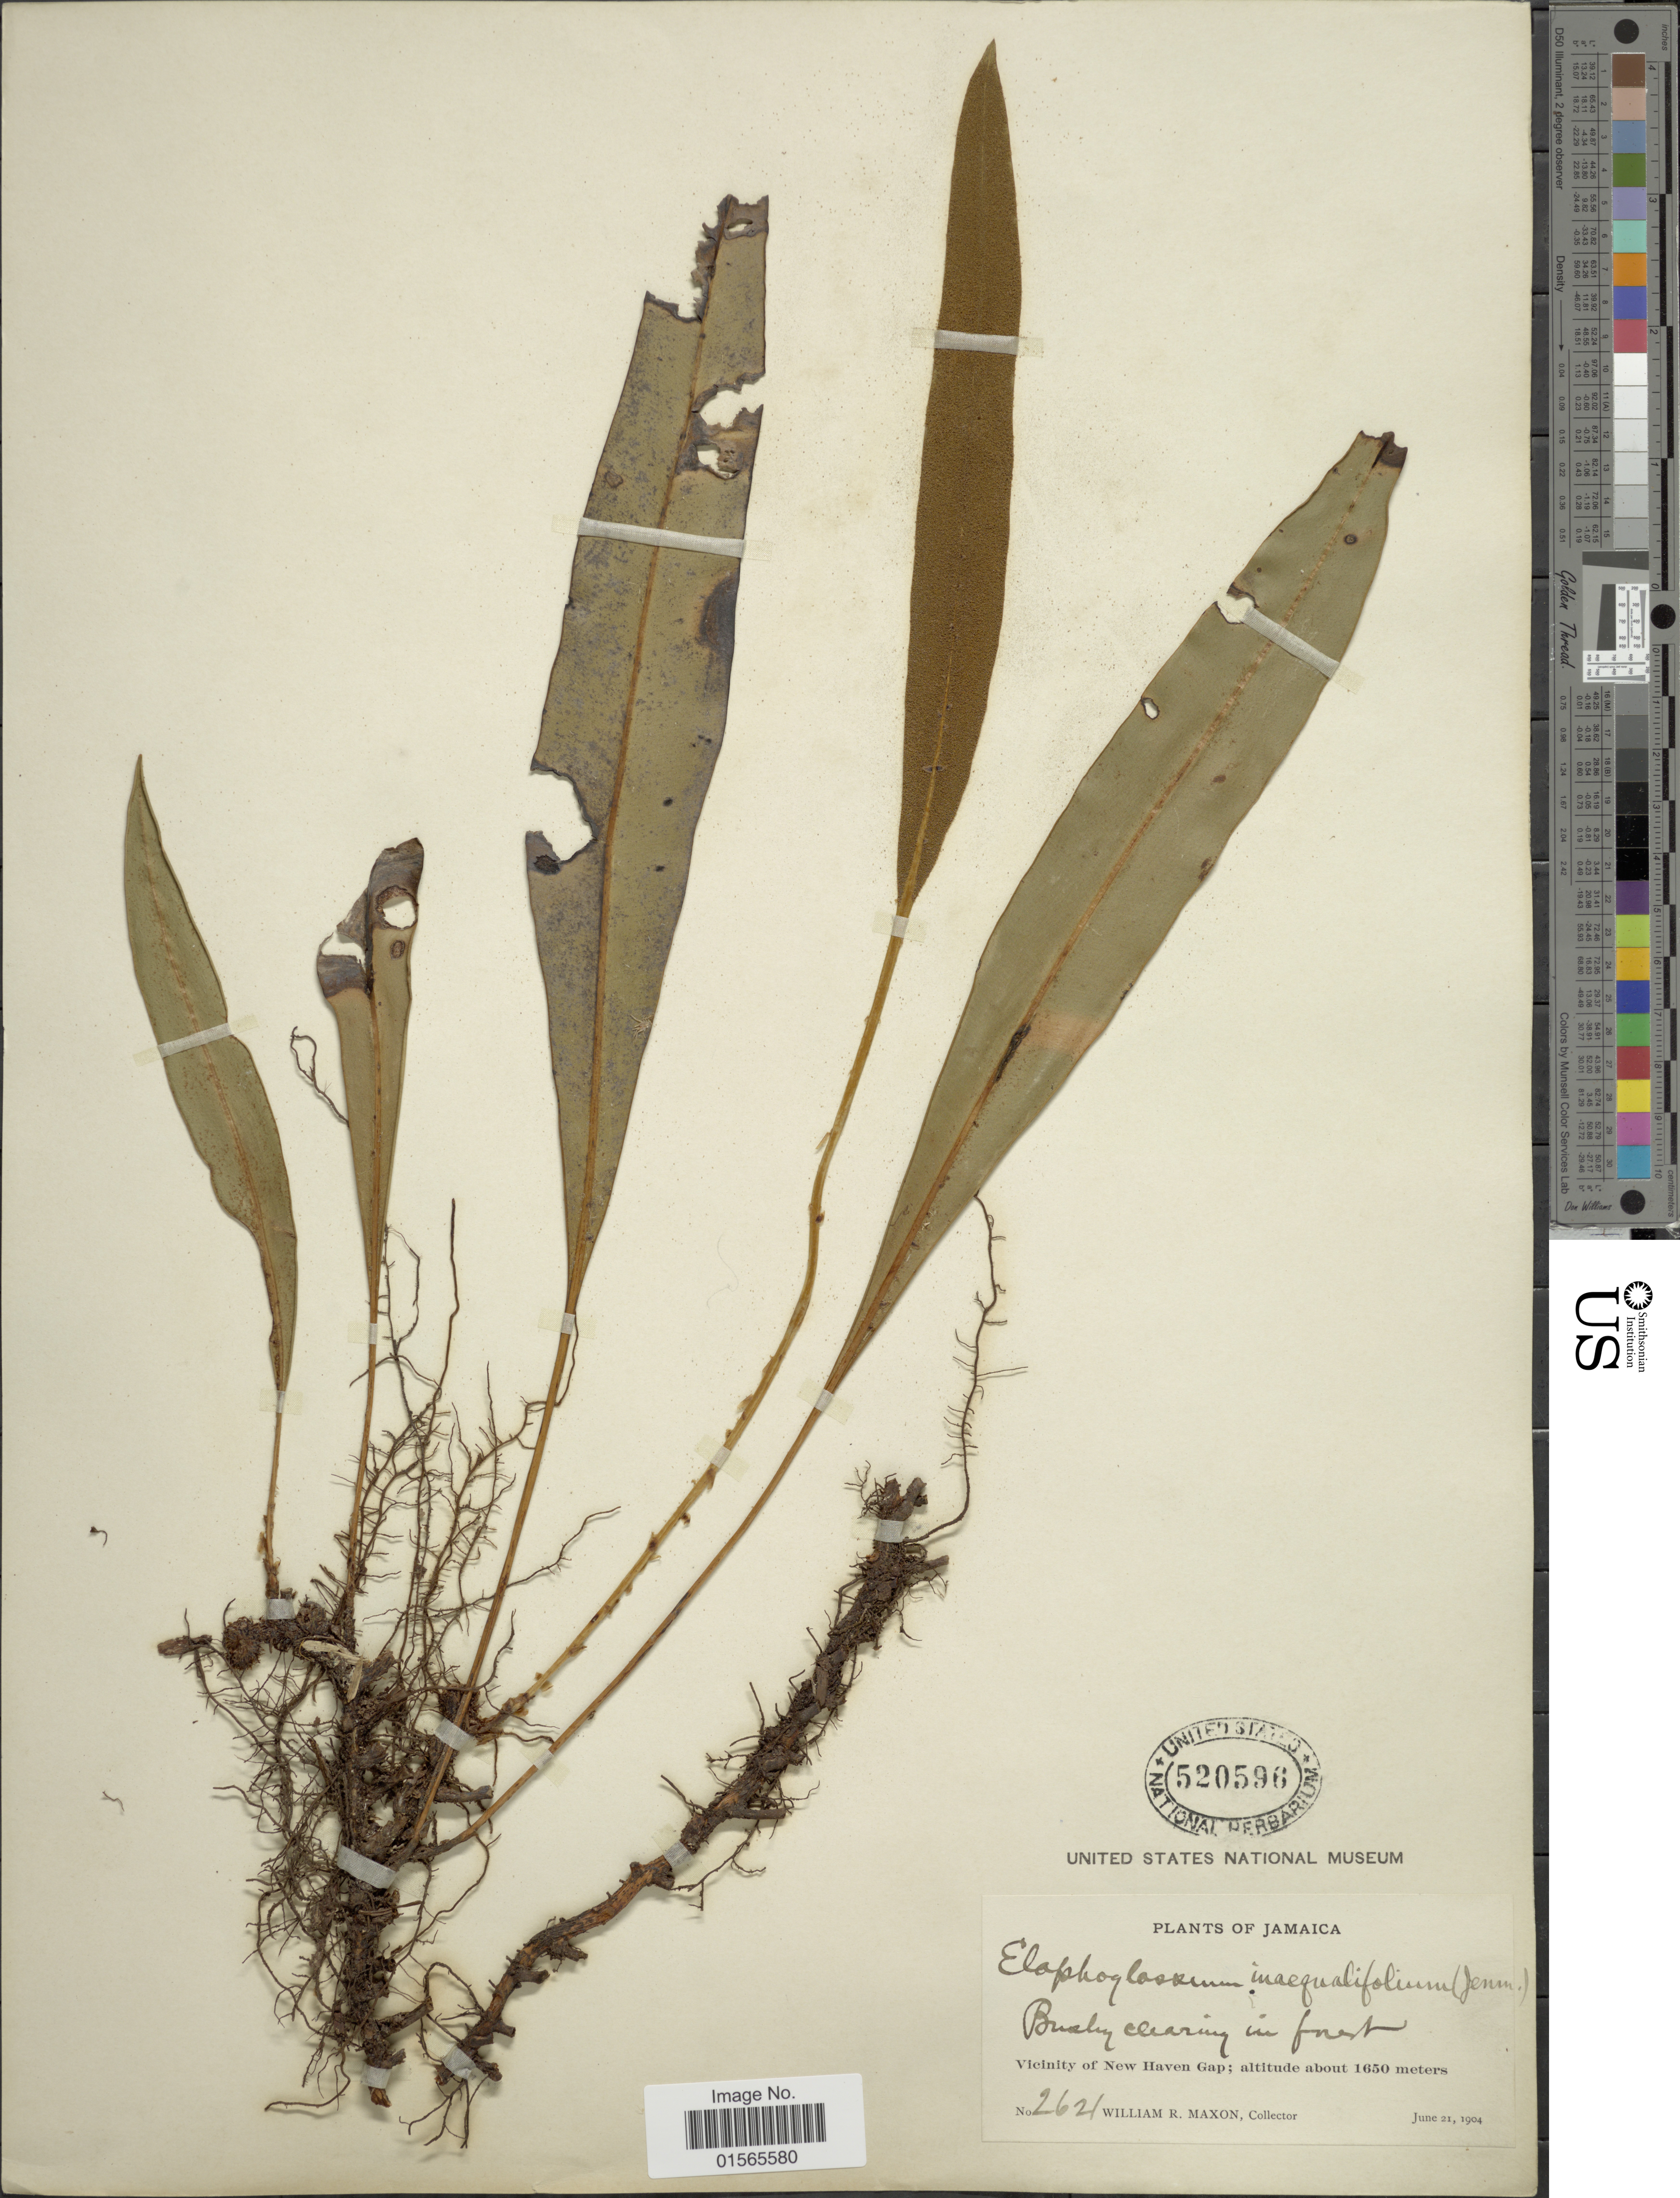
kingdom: Plantae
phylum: Tracheophyta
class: Polypodiopsida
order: Polypodiales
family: Dryopteridaceae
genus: Elaphoglossum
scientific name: Elaphoglossum inaequalifolium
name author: (Jenman) C. Chr.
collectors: W. R. Maxon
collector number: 2621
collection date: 1904-06-21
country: Jamaica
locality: Vicinity of New Haven Gap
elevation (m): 1650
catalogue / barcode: US 520596